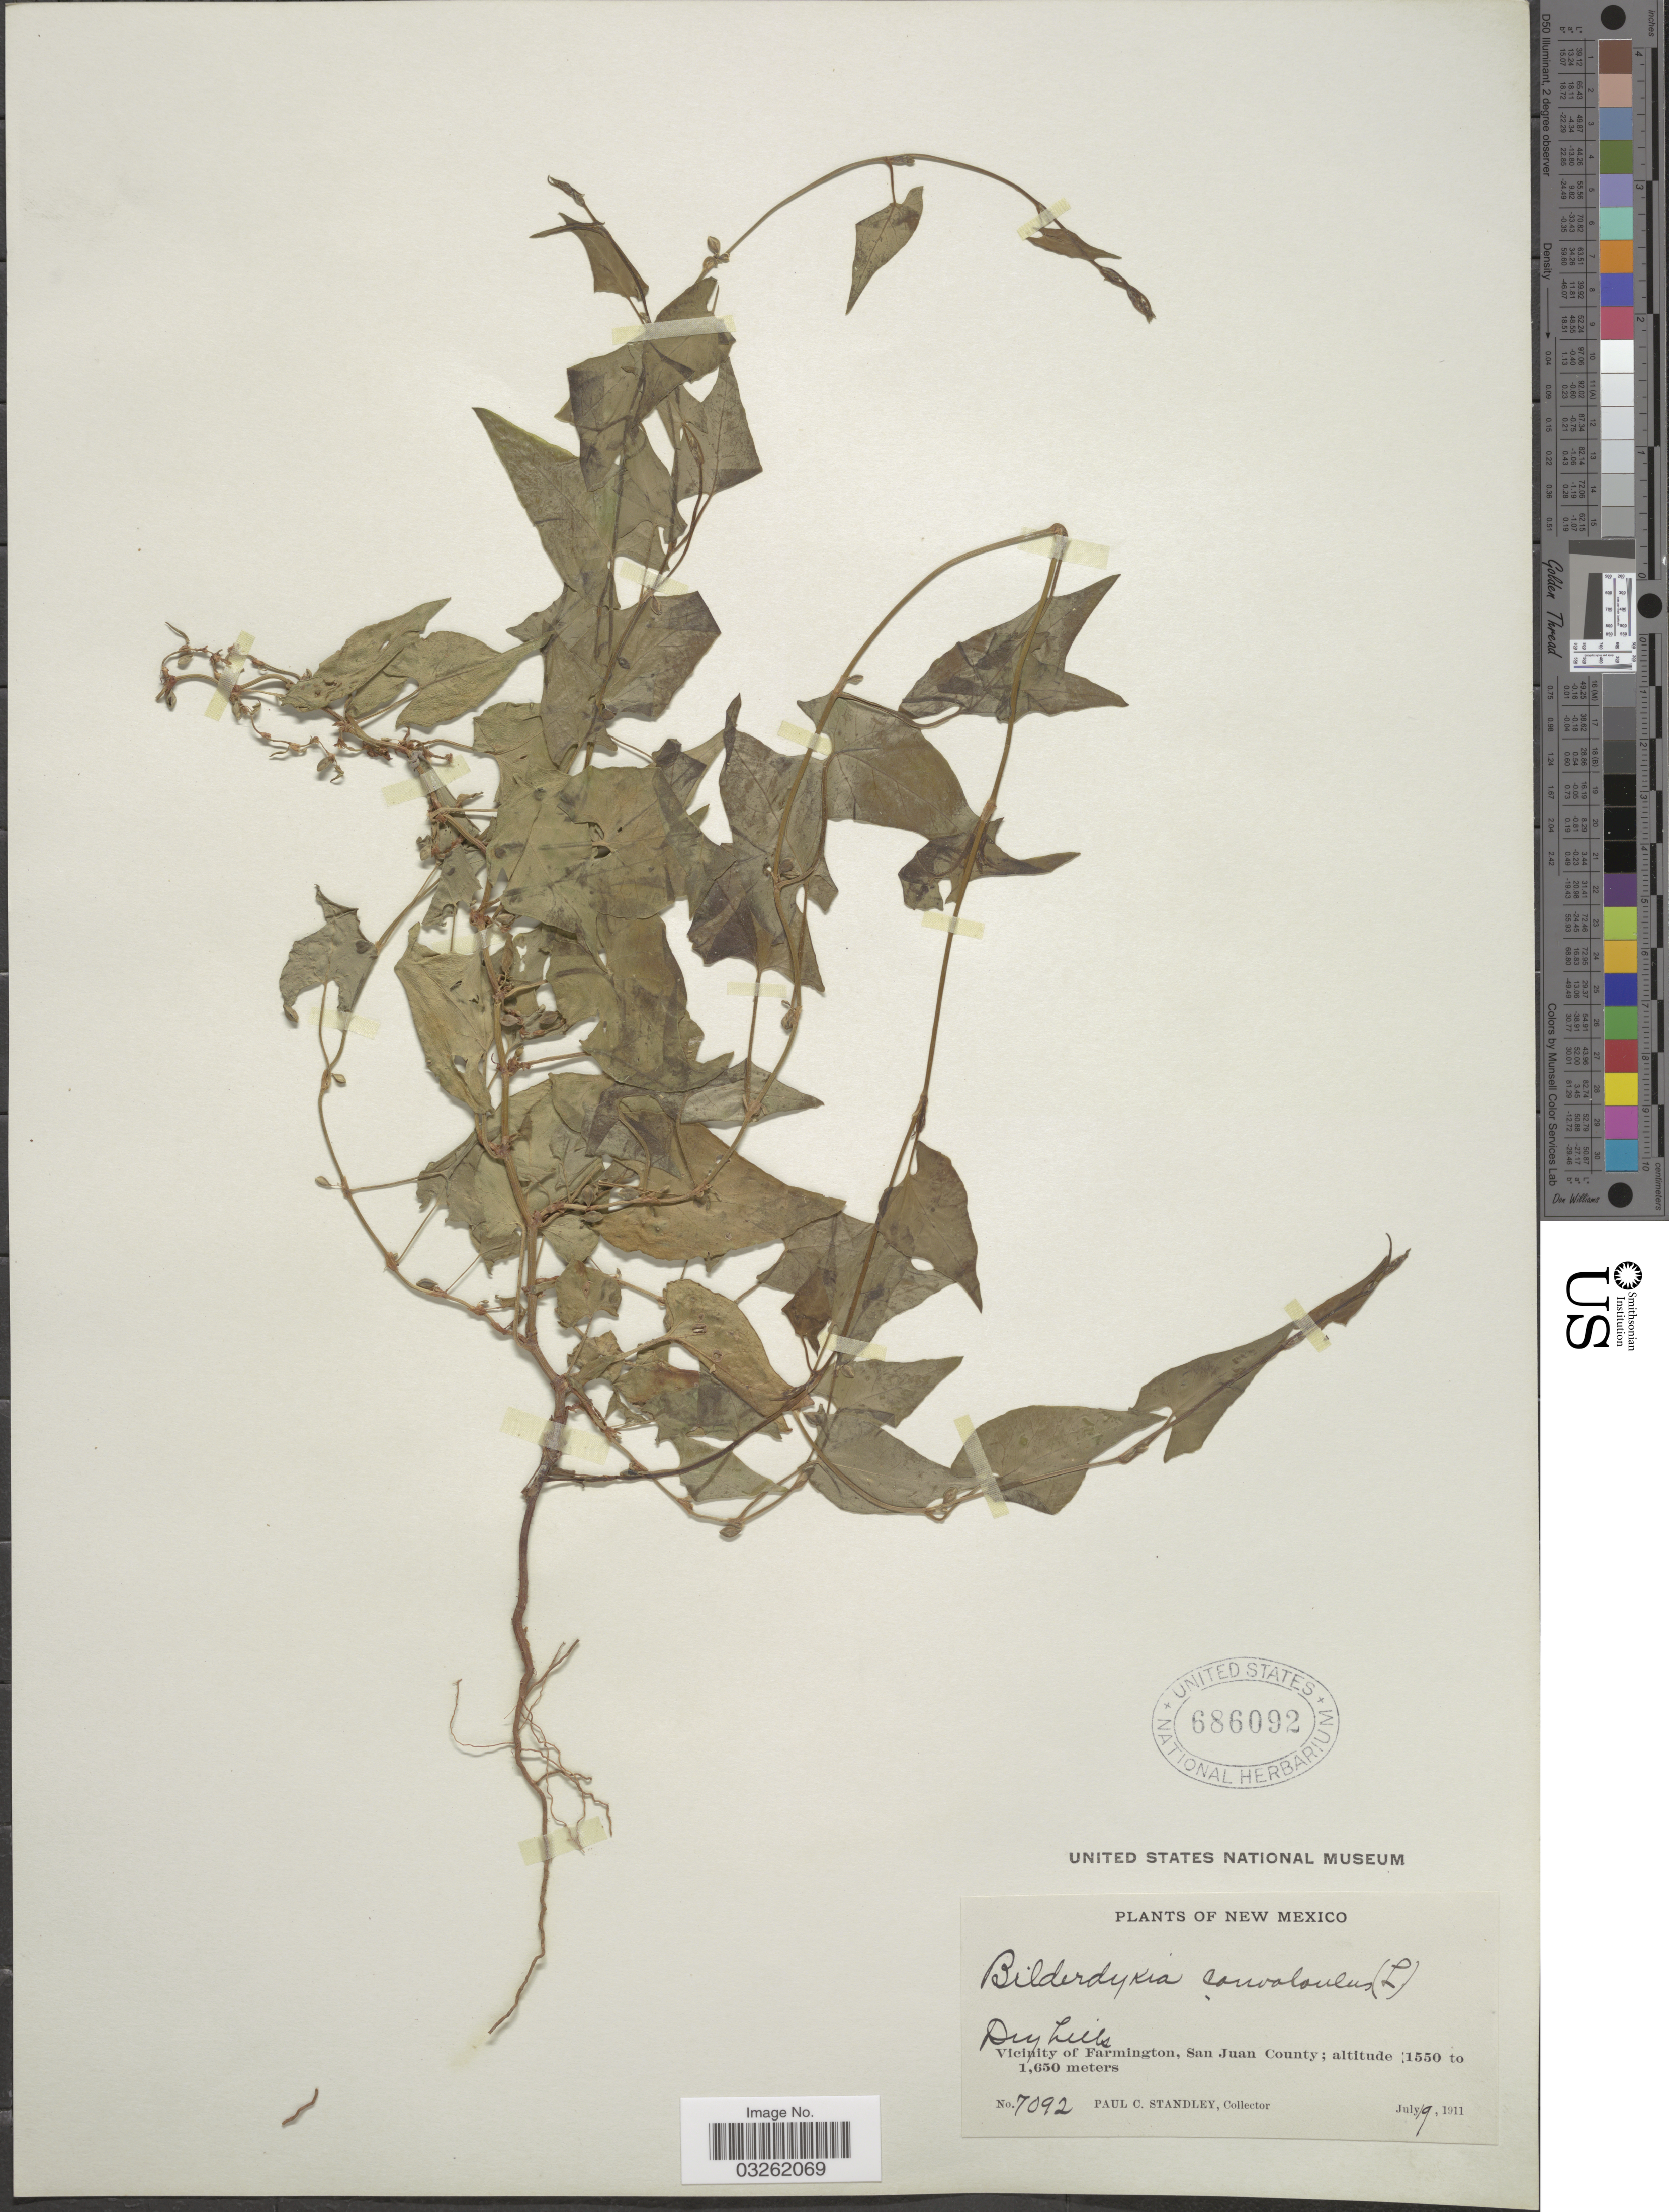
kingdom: Plantae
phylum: Tracheophyta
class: Magnoliopsida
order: Caryophyllales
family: Polygonaceae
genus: Fallopia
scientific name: Fallopia convolvulus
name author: (L.) Á. Löve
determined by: Strong, M. T., (US), Smithsonian Institution - National Museum of Natural History (UNITED STATES)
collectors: P. C. Standley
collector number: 7092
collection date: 1911-07-19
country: United States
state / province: New Mexico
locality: Vicinity of Farmington, San Juan County.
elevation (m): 1550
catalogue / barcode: US 686092